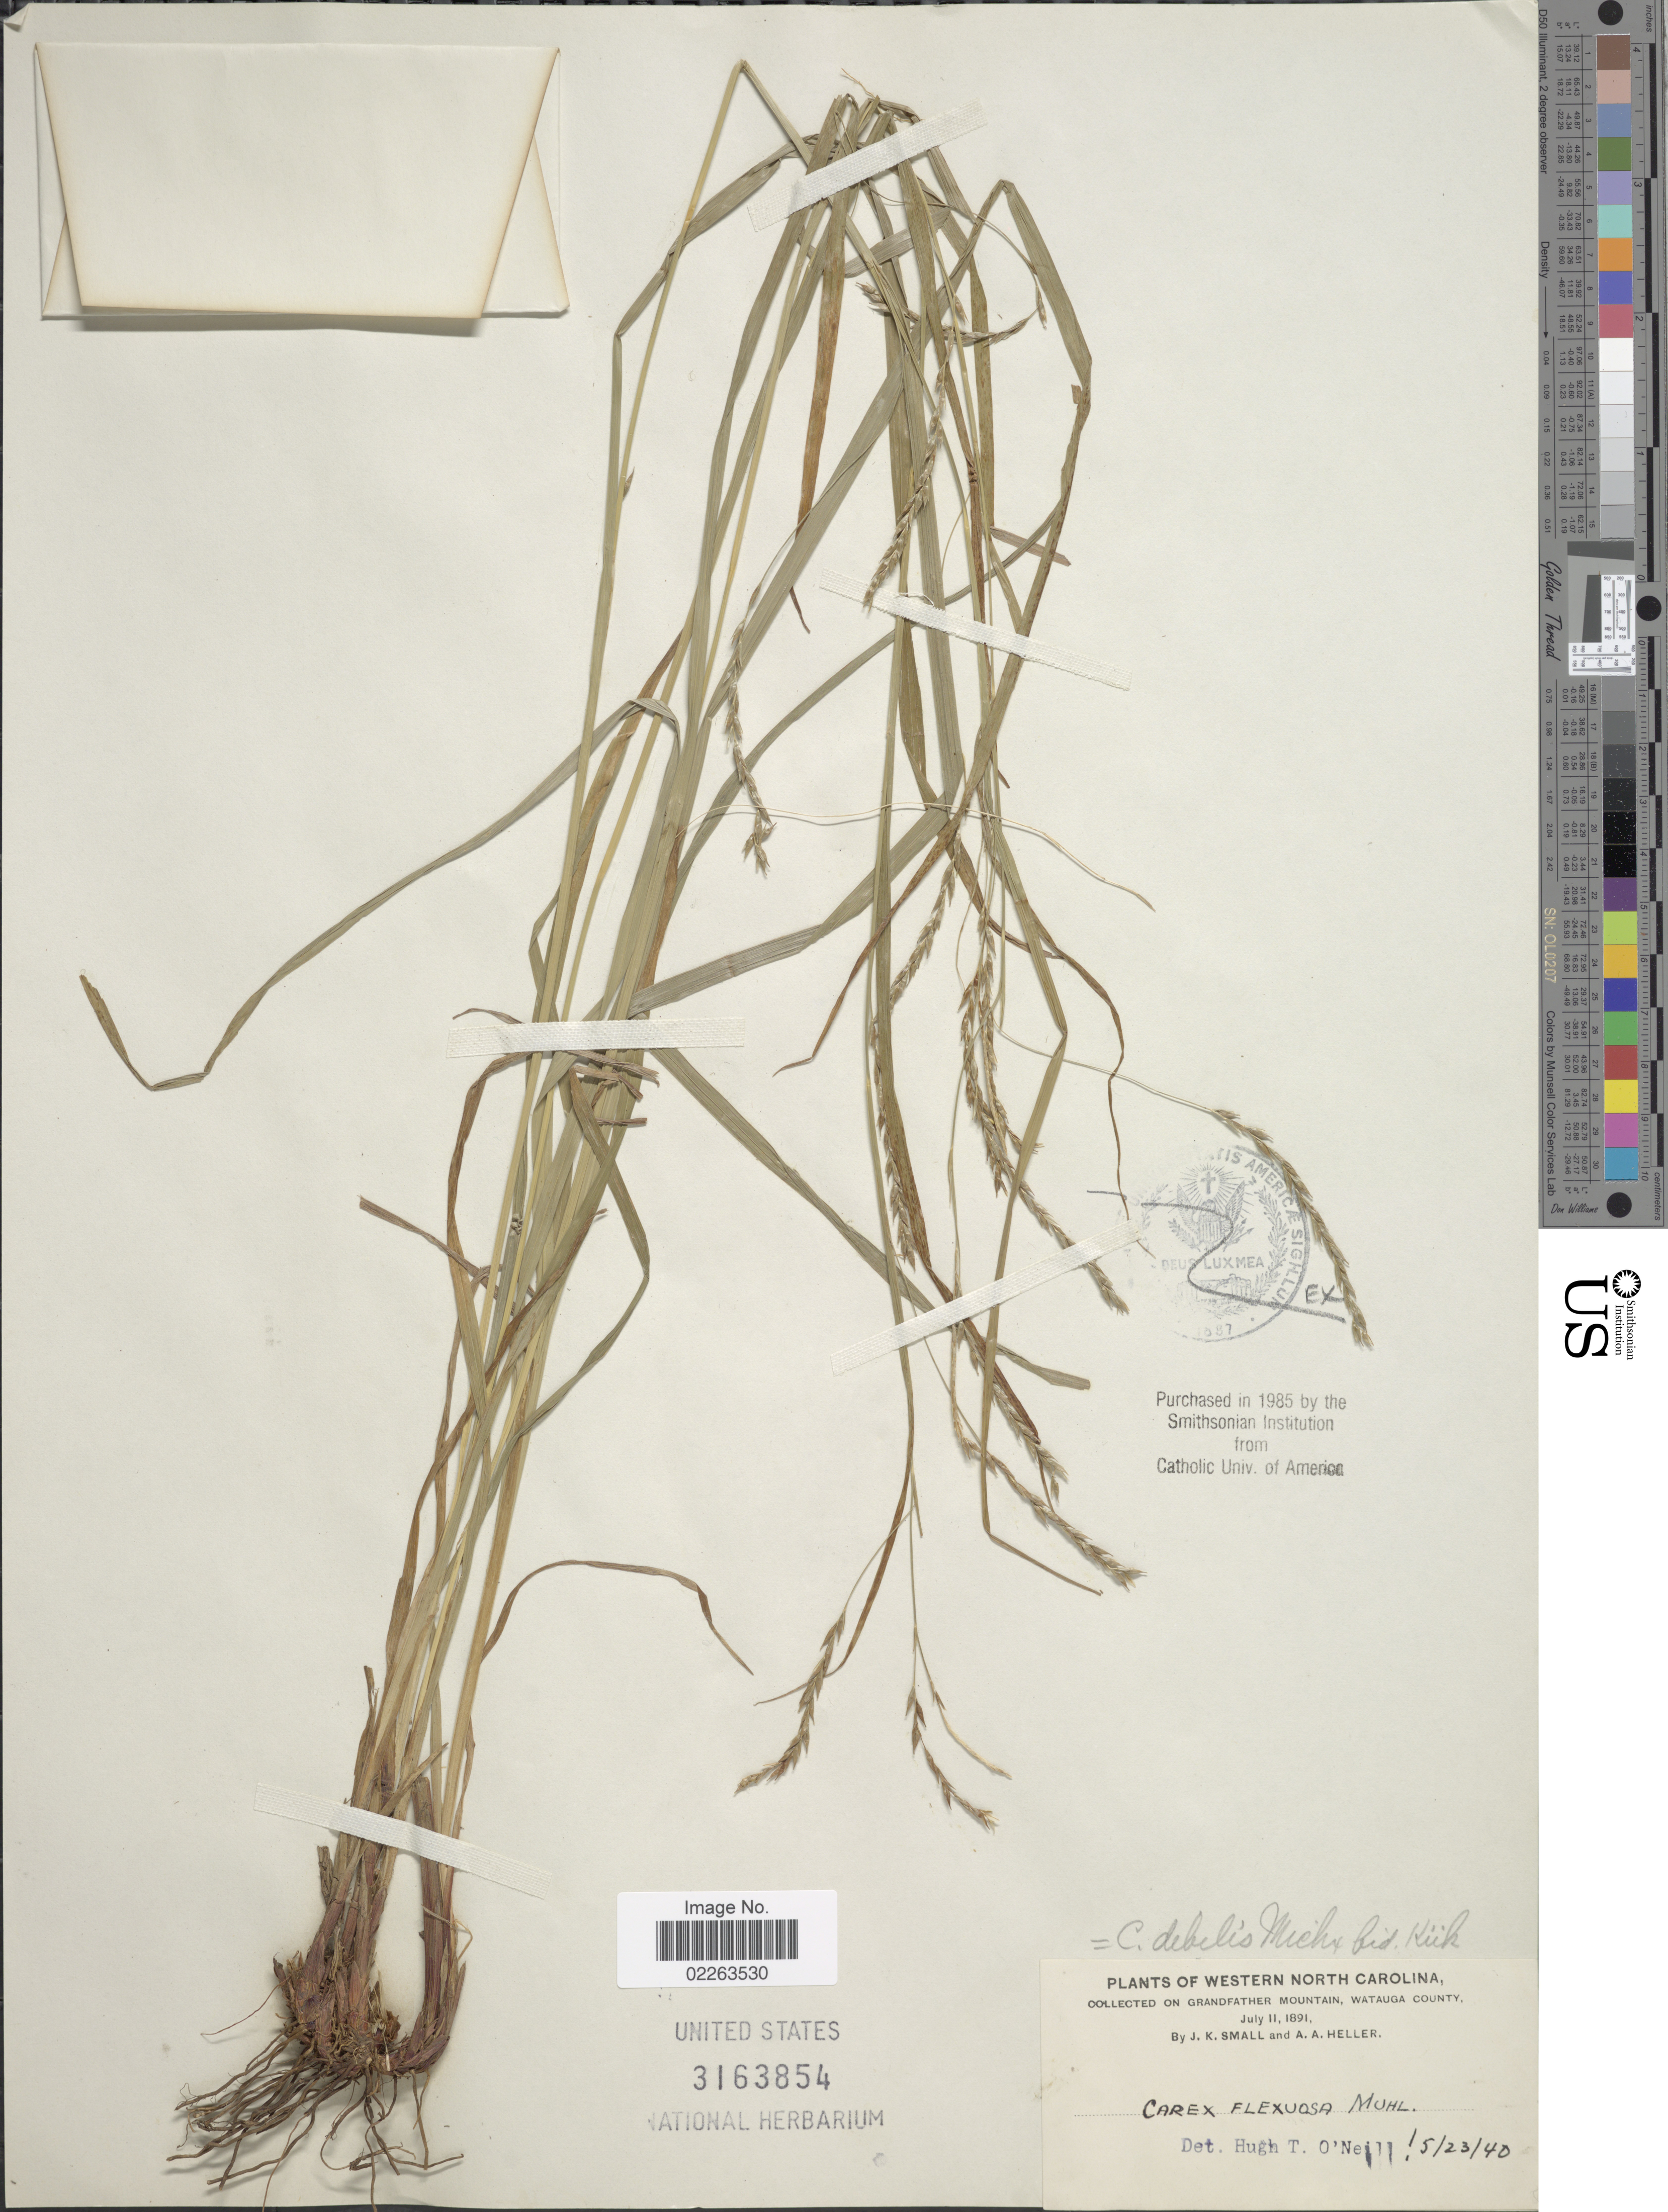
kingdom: Plantae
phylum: Tracheophyta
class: Liliopsida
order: Poales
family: Cyperaceae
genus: Carex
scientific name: Carex debilis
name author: Michx.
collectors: J. K. Small & A. A. Heller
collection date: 1891-07-11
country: United States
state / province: North Carolina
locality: Western North Carolina, on Grandfather Mountain, Watauga County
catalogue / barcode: US 3163854